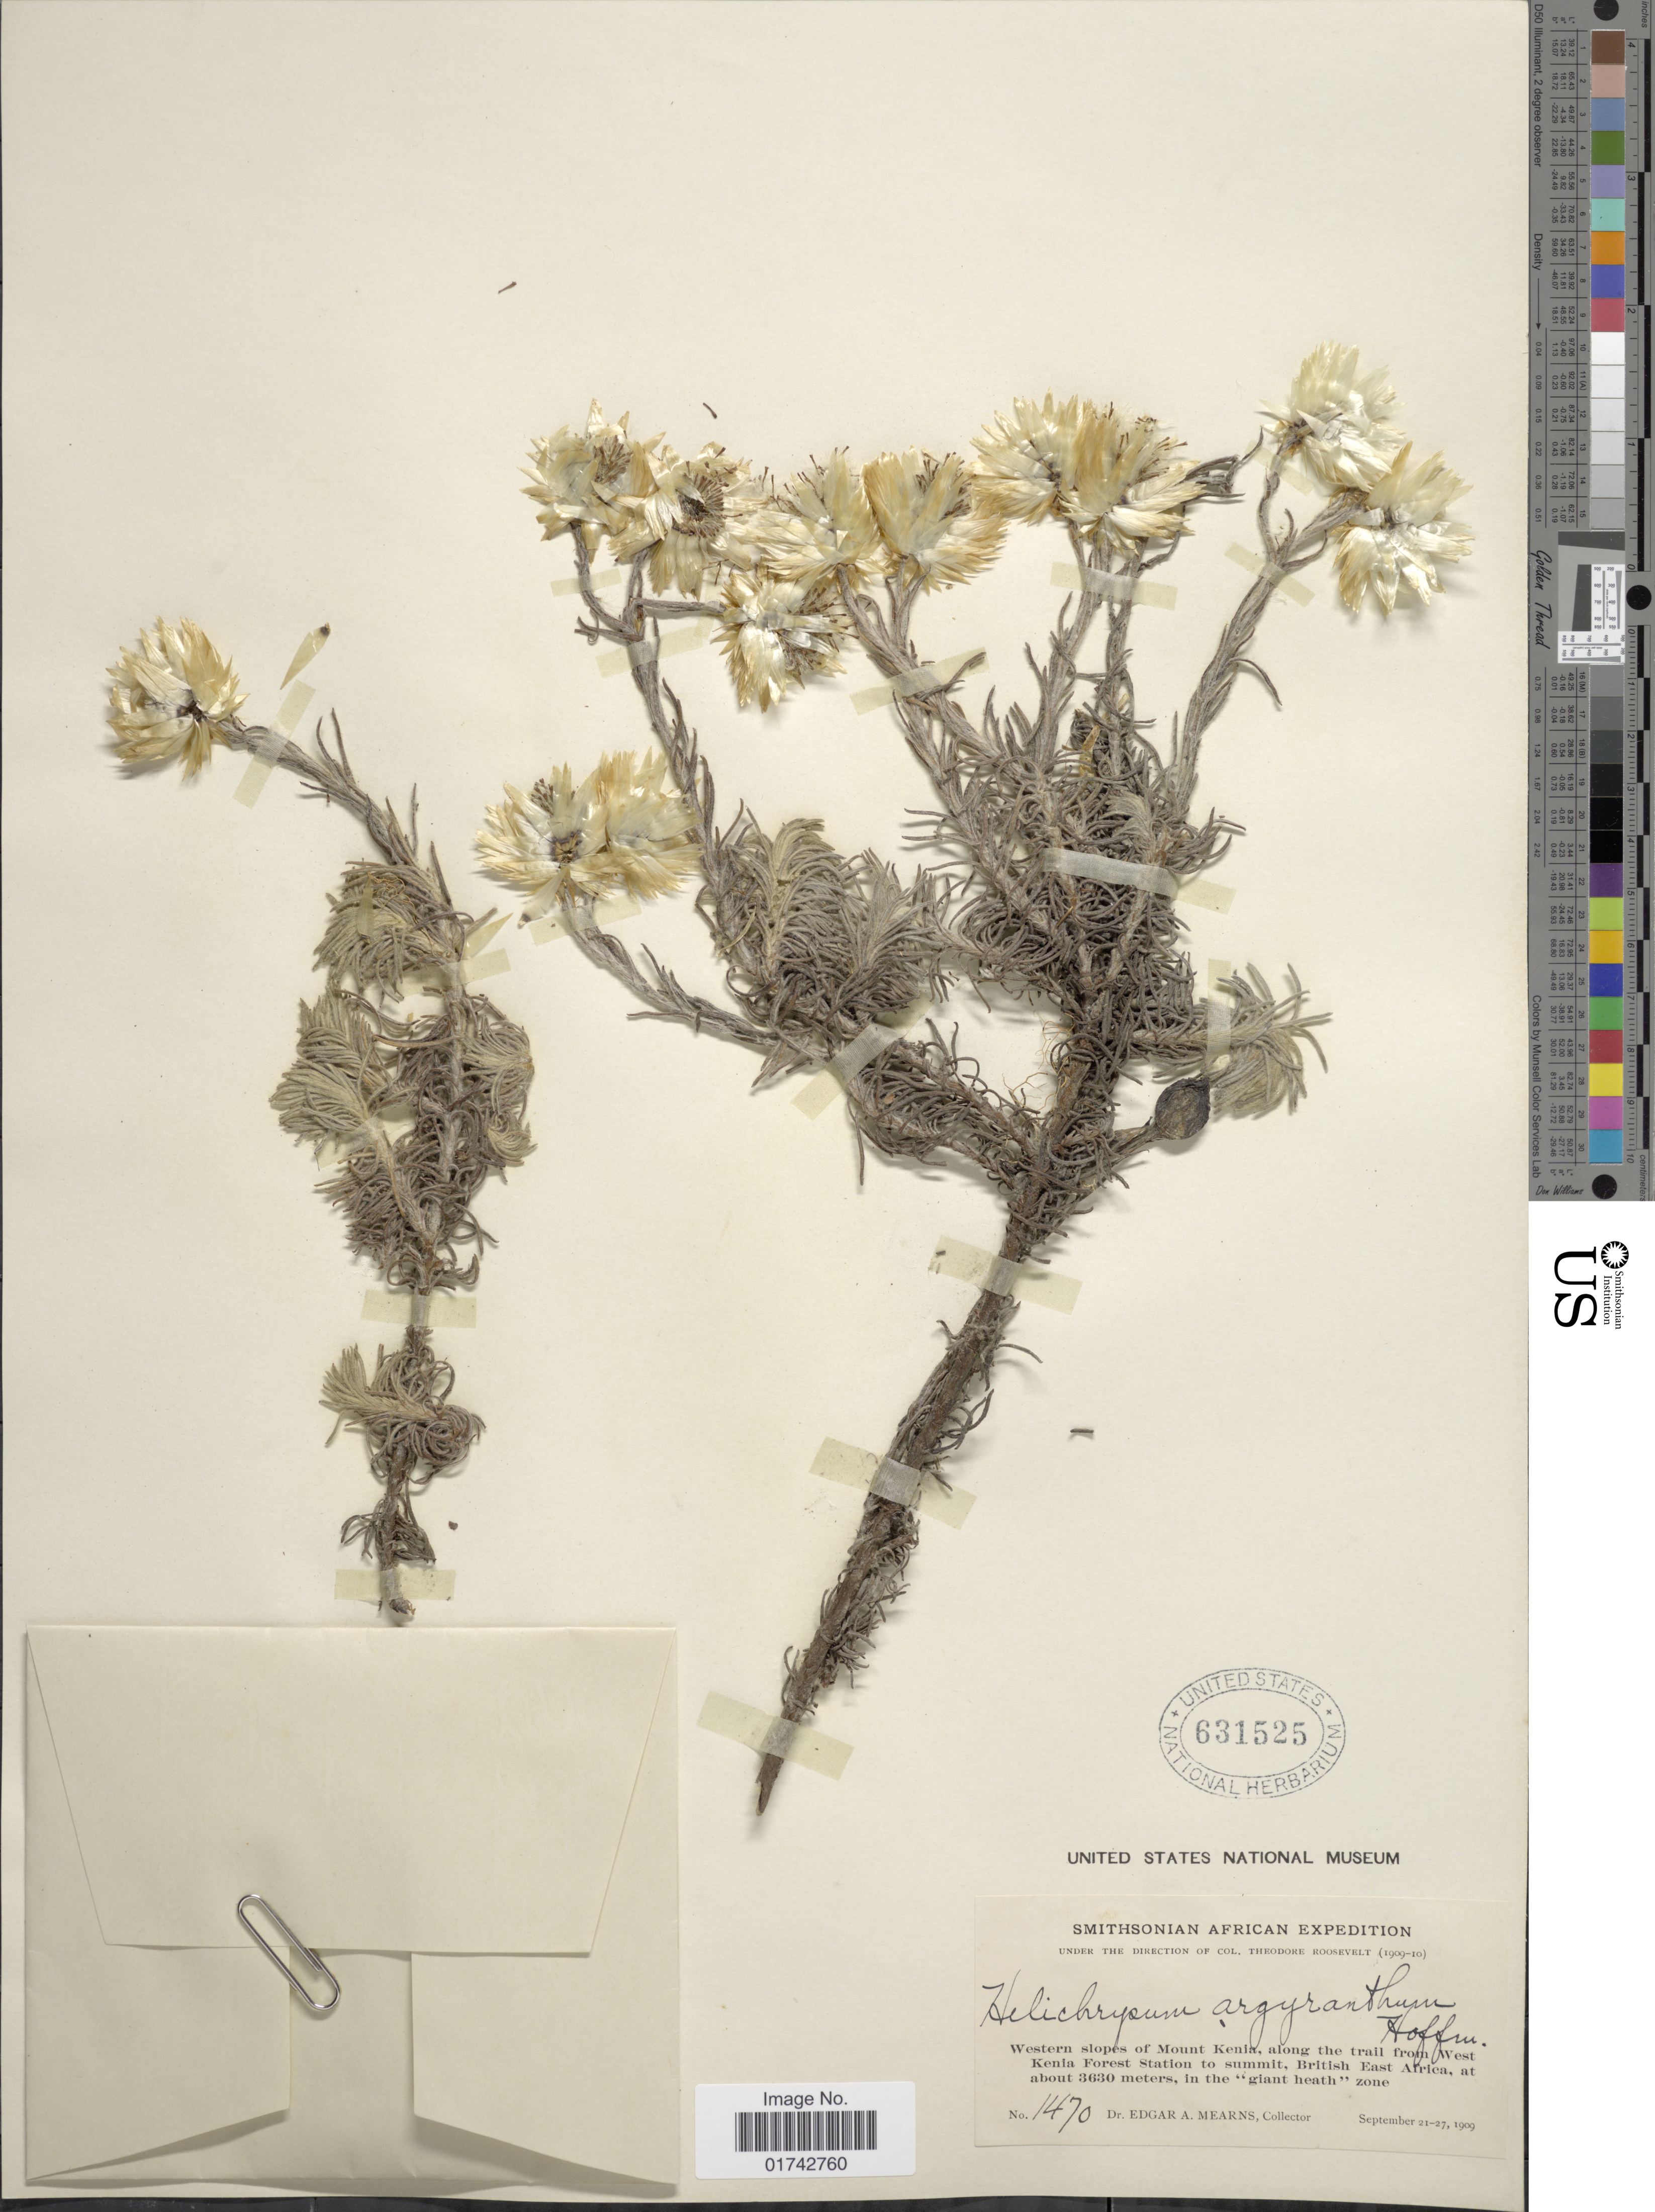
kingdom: Plantae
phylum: Tracheophyta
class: Magnoliopsida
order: Asterales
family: Asteraceae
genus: Helichrysum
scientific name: Helichrysum argyranthum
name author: O. Hoffm.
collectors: E. A. Mearns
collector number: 1470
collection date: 1909-09-21/1909-09-27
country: Kenya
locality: Western upper slopes of Mount Kenia, along the trail from West Kenia Forest Station to summit, British East Africa, in the "giant heath"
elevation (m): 3630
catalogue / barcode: US 631525